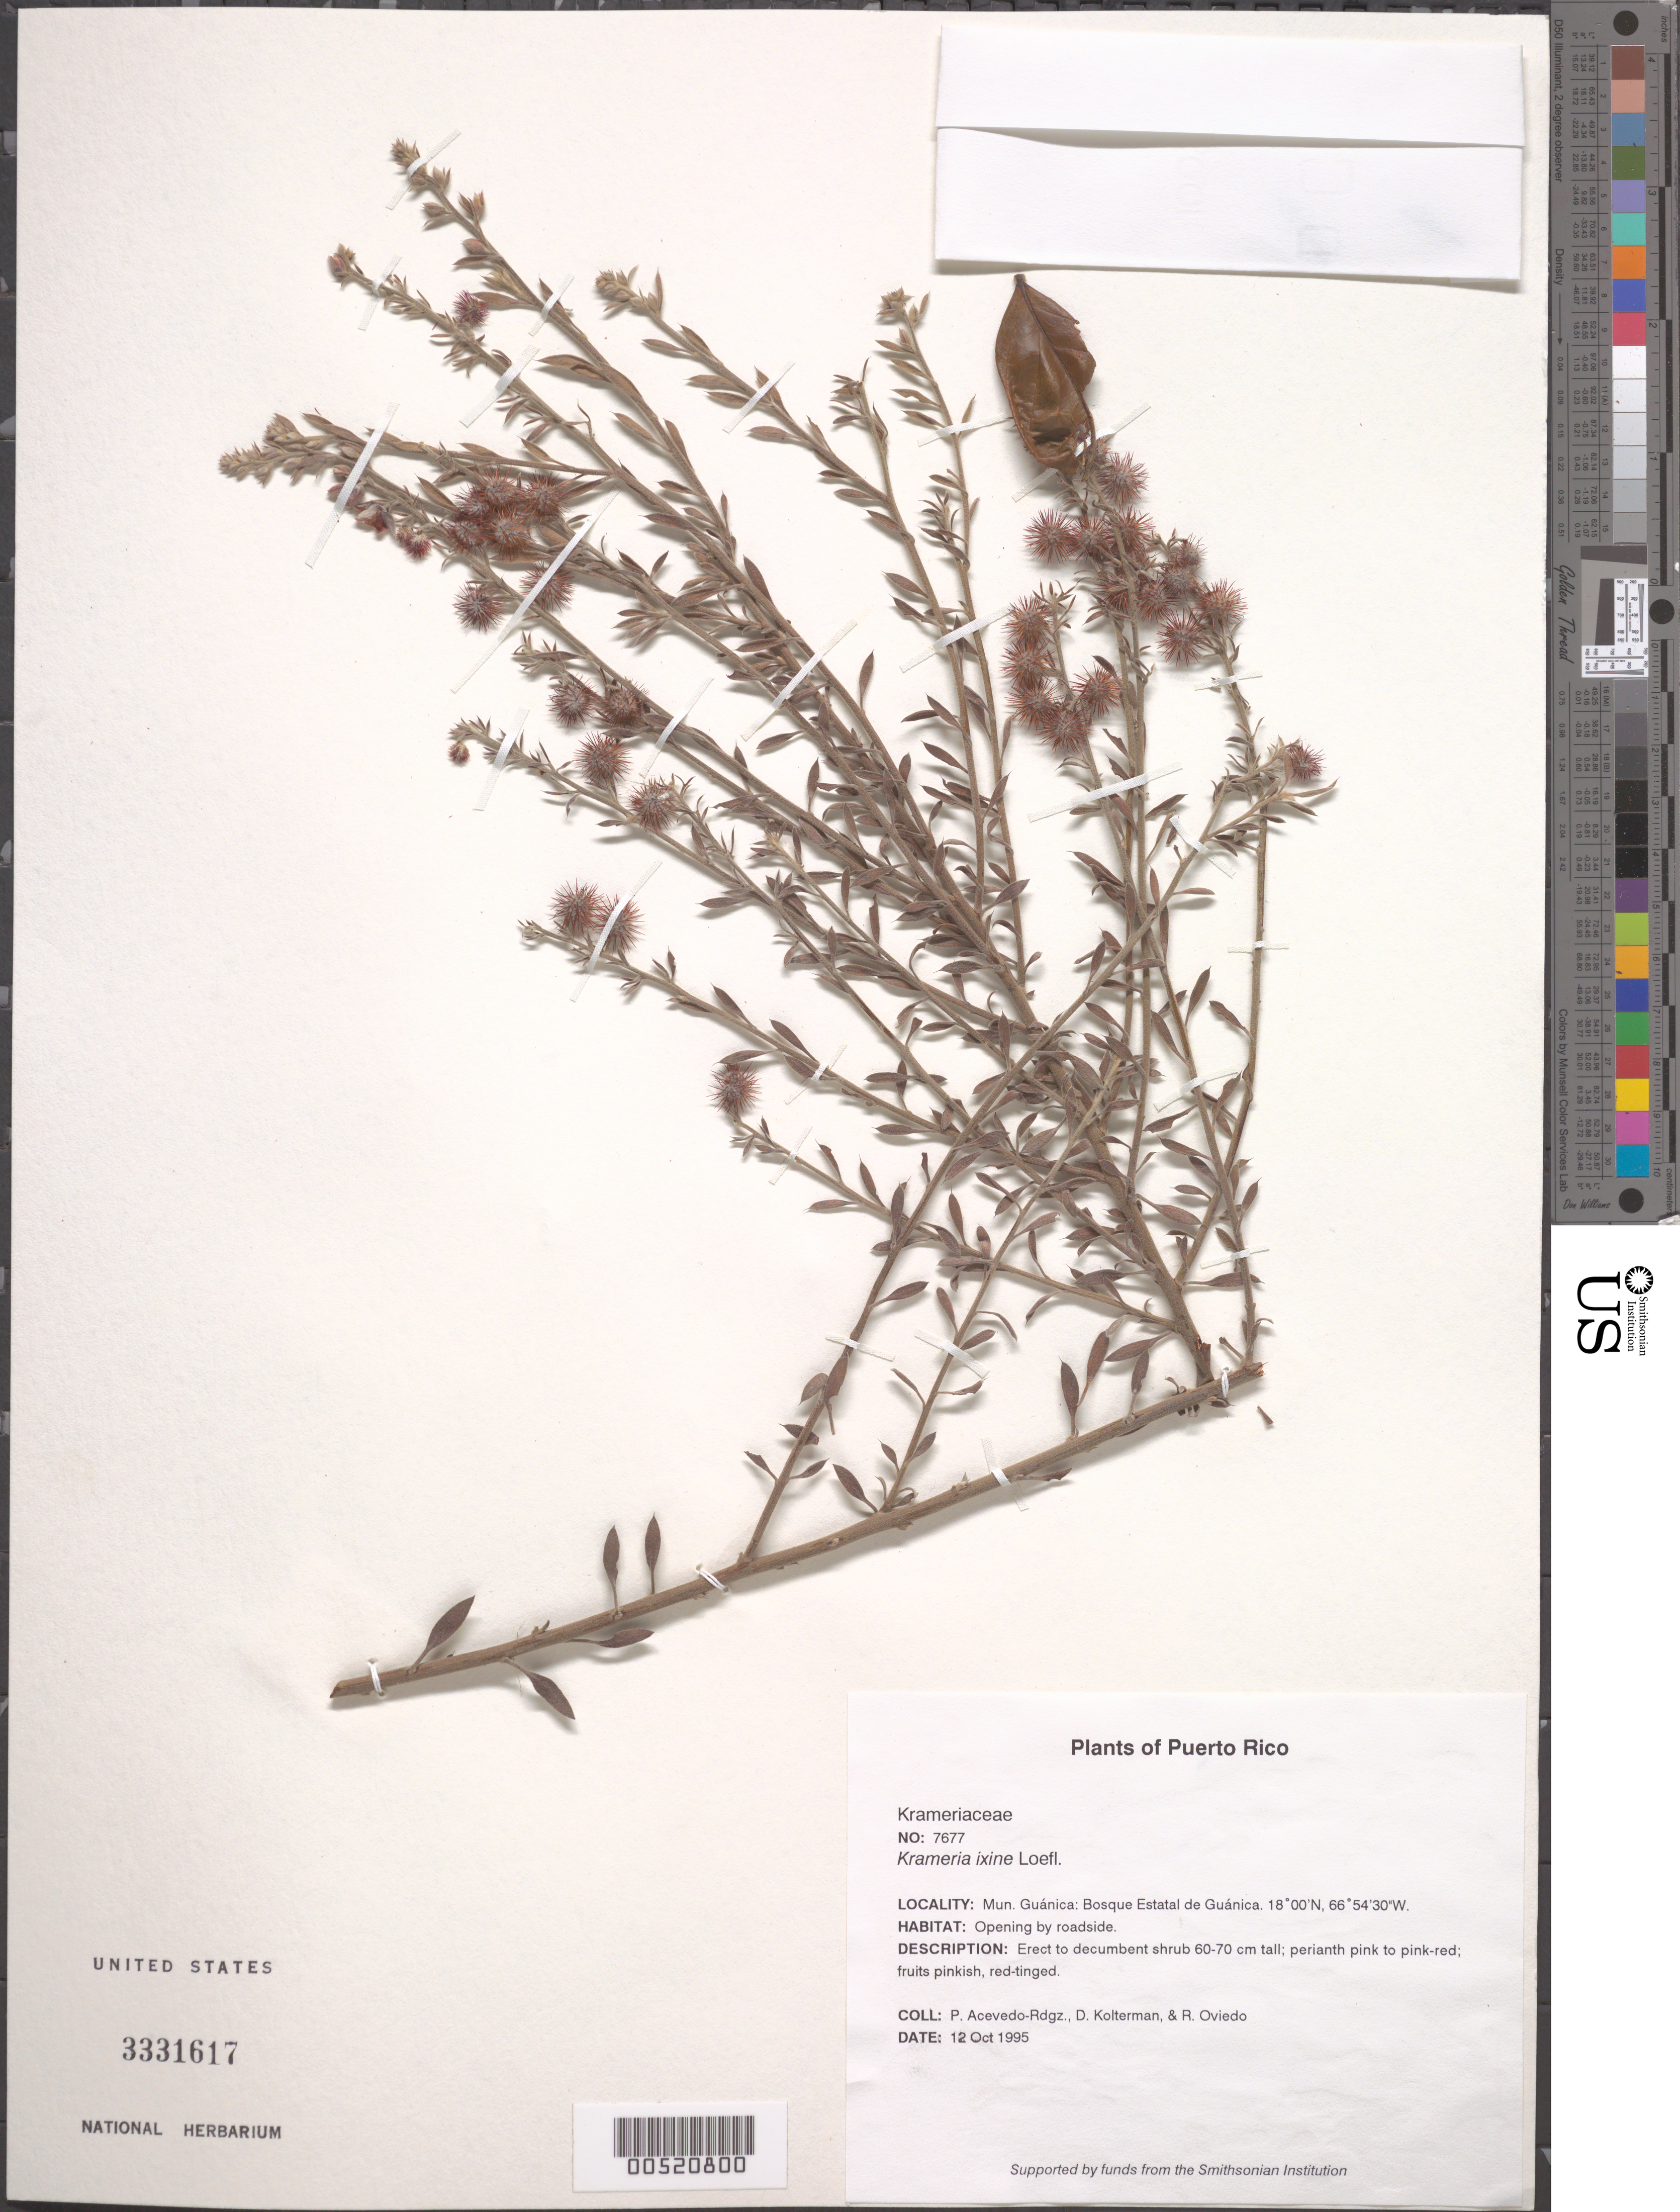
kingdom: Plantae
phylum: Tracheophyta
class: Magnoliopsida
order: Zygophyllales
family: Krameriaceae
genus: Krameria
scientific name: Krameria ixine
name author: L.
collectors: P. Acevedo-Rodr., D. Kolterman & R. Oviedo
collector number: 7677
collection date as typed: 12 Oct 1995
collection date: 1995-10-12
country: Puerto Rico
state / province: Guánica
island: Puerto Rico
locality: Guánica; Bosque Estatal de Guánica; along road 334, a few km from the Ranger's station.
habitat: Opening by roadside.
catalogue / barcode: US 3331617